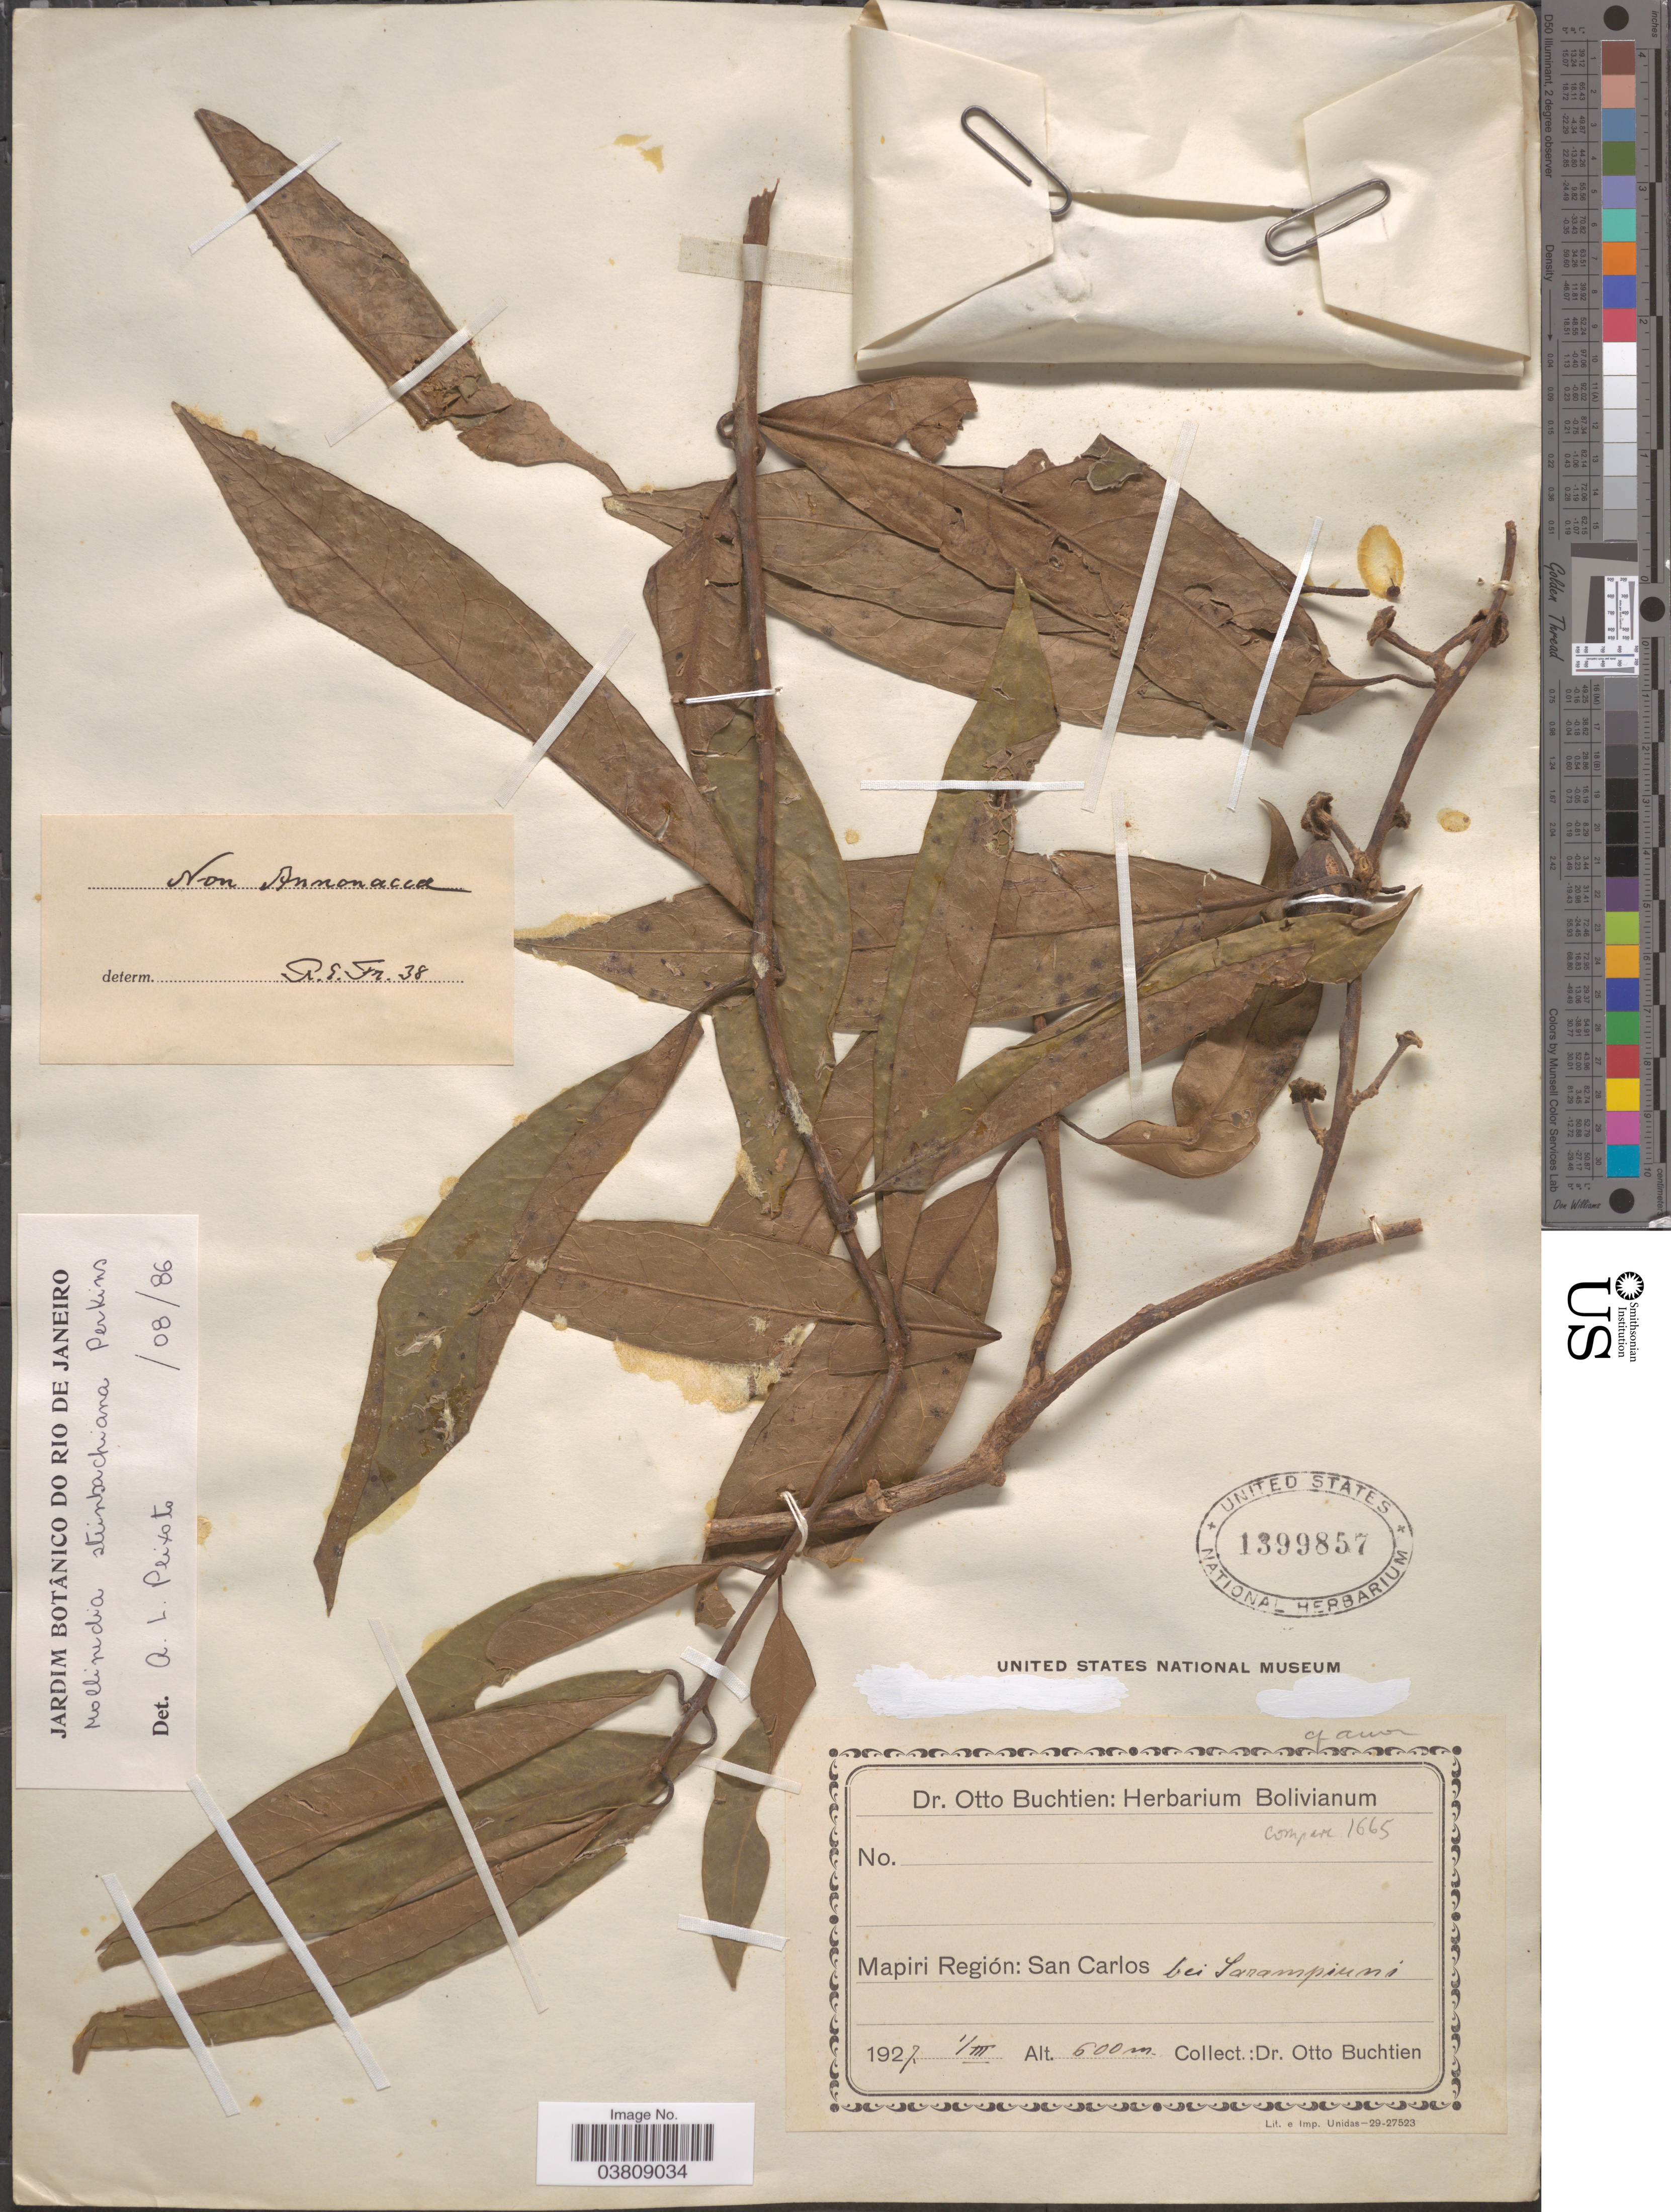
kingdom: Plantae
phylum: Tracheophyta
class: Magnoliopsida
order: Laurales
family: Monimiaceae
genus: Mollinedia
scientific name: Mollinedia steinbachiana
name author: Perkins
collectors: O. Buchtien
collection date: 1927-03-01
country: Bolivia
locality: Mapiri Región: San Carlos bei Sarampiuni.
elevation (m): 600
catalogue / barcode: US 1399857